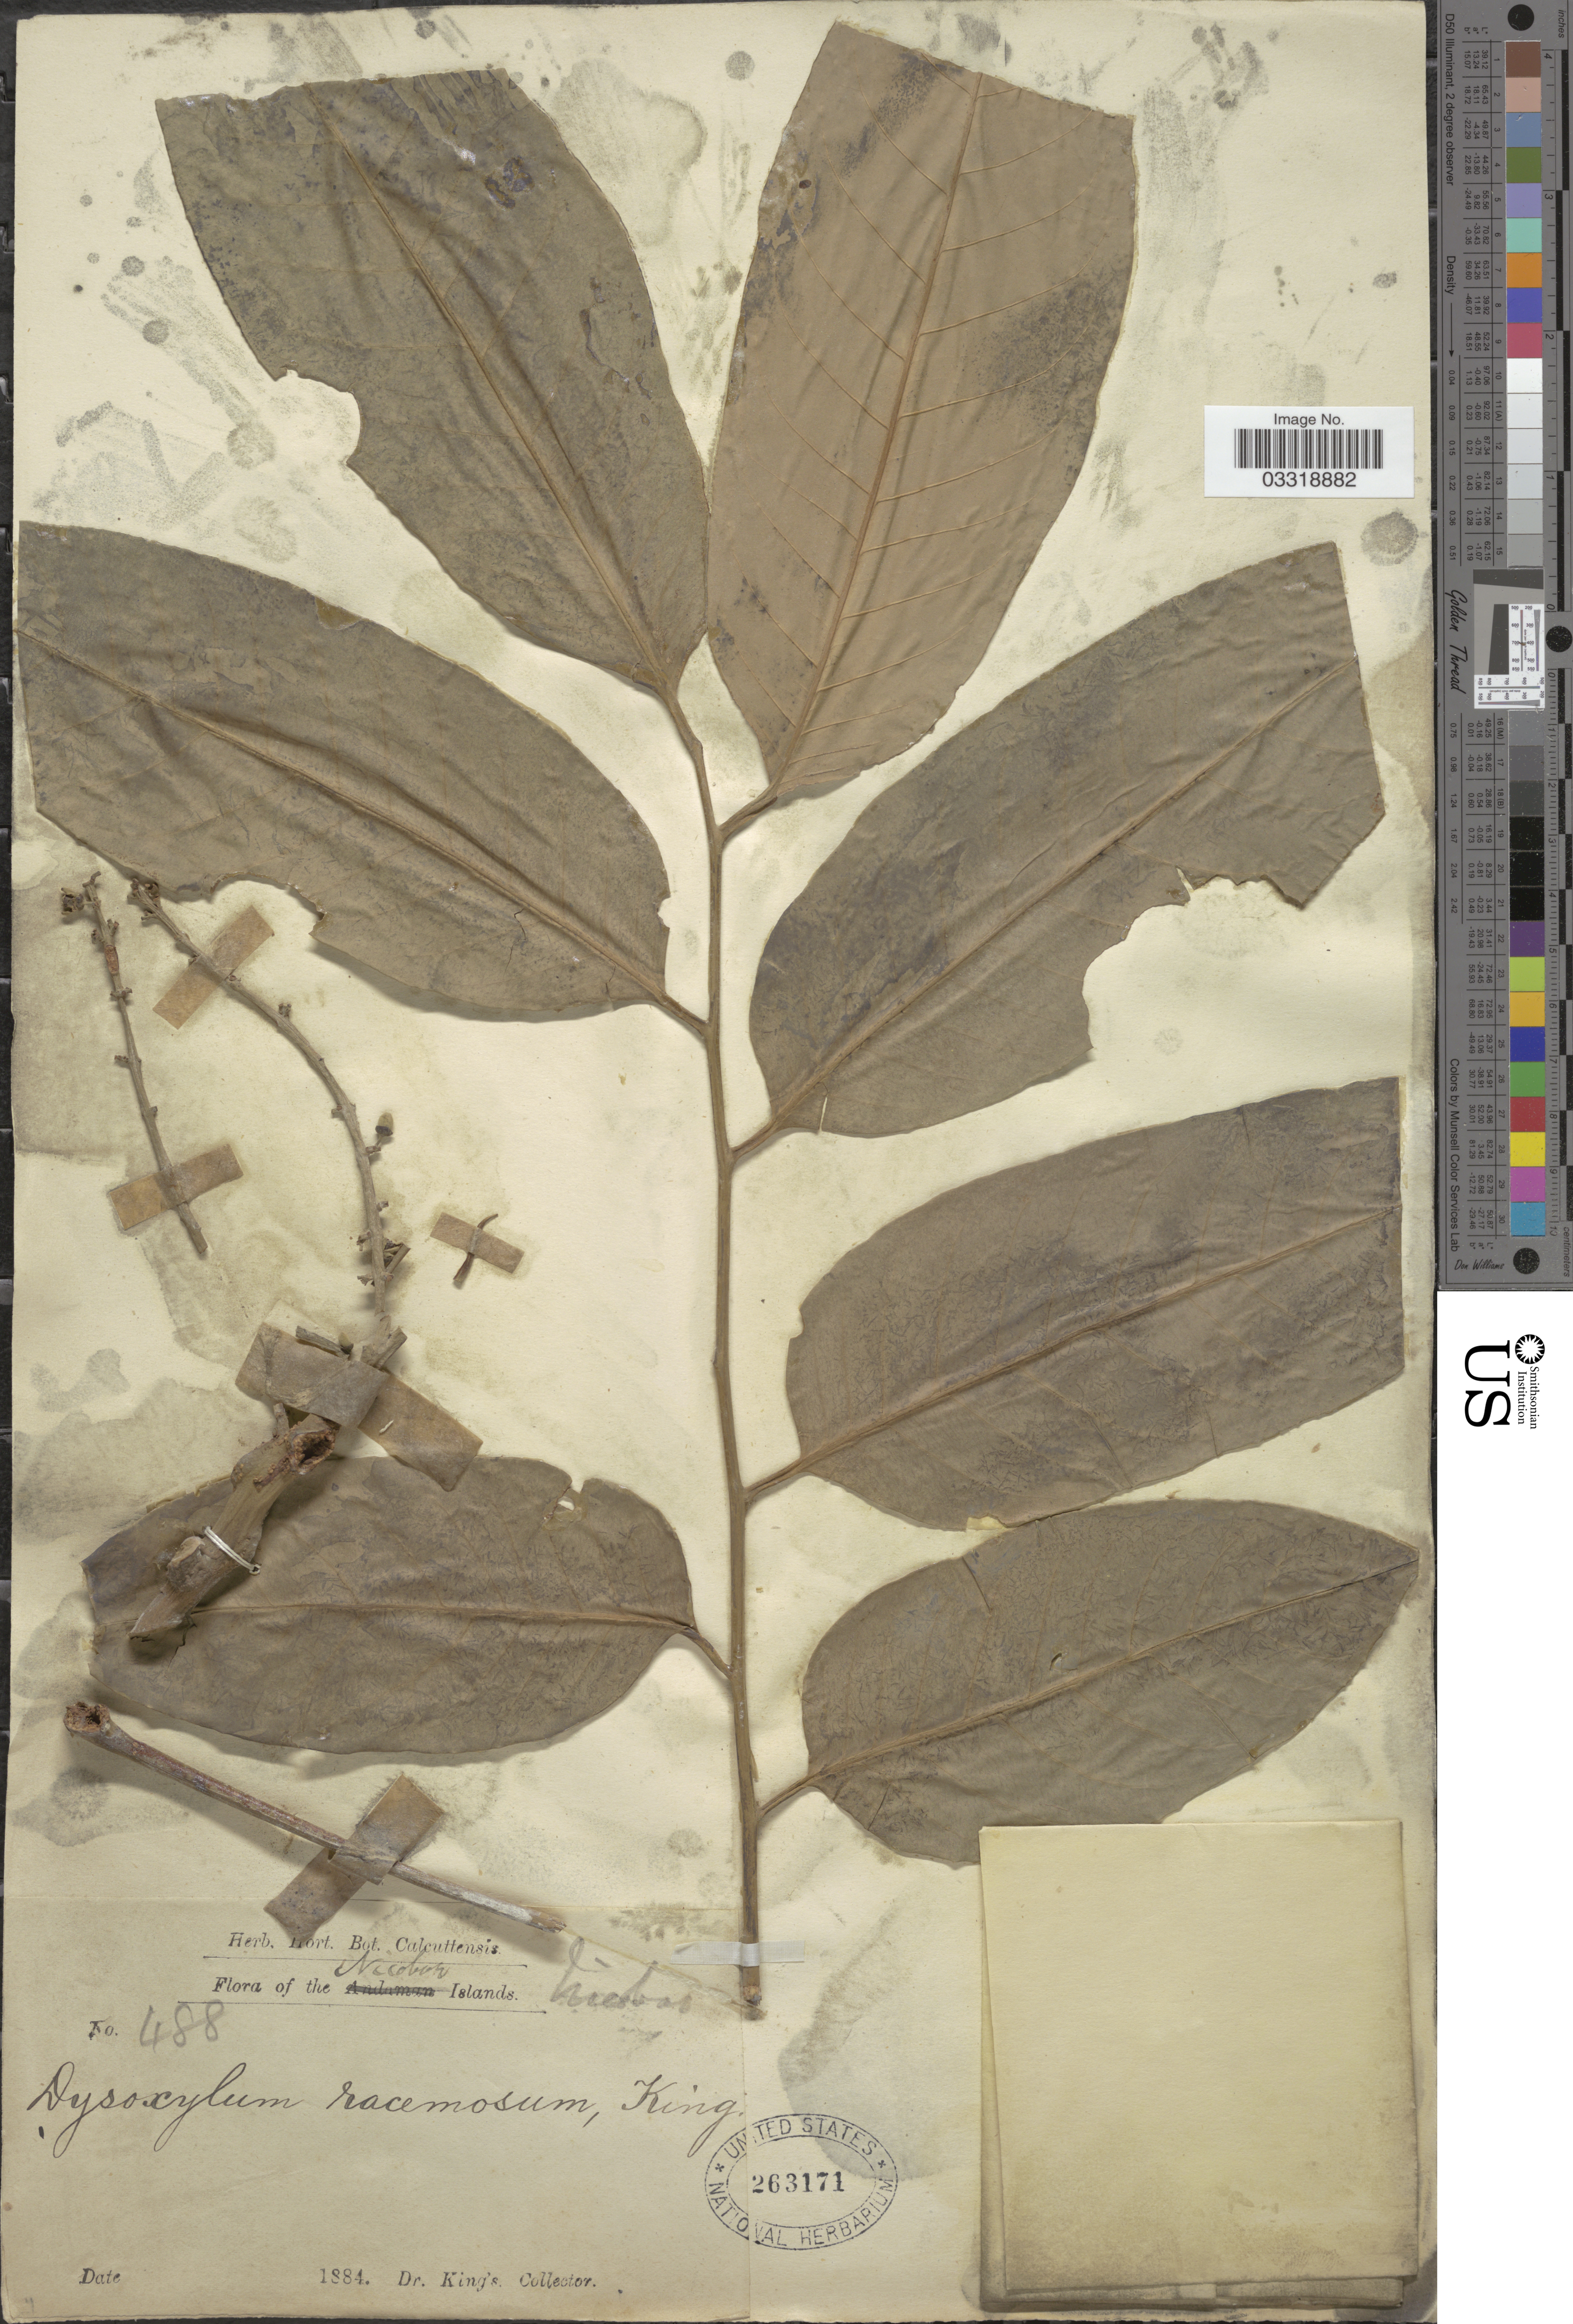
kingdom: Plantae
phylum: Tracheophyta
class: Magnoliopsida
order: Sapindales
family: Meliaceae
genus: Dysoxylum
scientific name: Dysoxylum cyrtobotryum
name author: Miq.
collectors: Dr. King's collector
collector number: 488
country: India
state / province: Andaman and Nicobar Islands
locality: The Nicobar Islands. Nicobar.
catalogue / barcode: US 263171